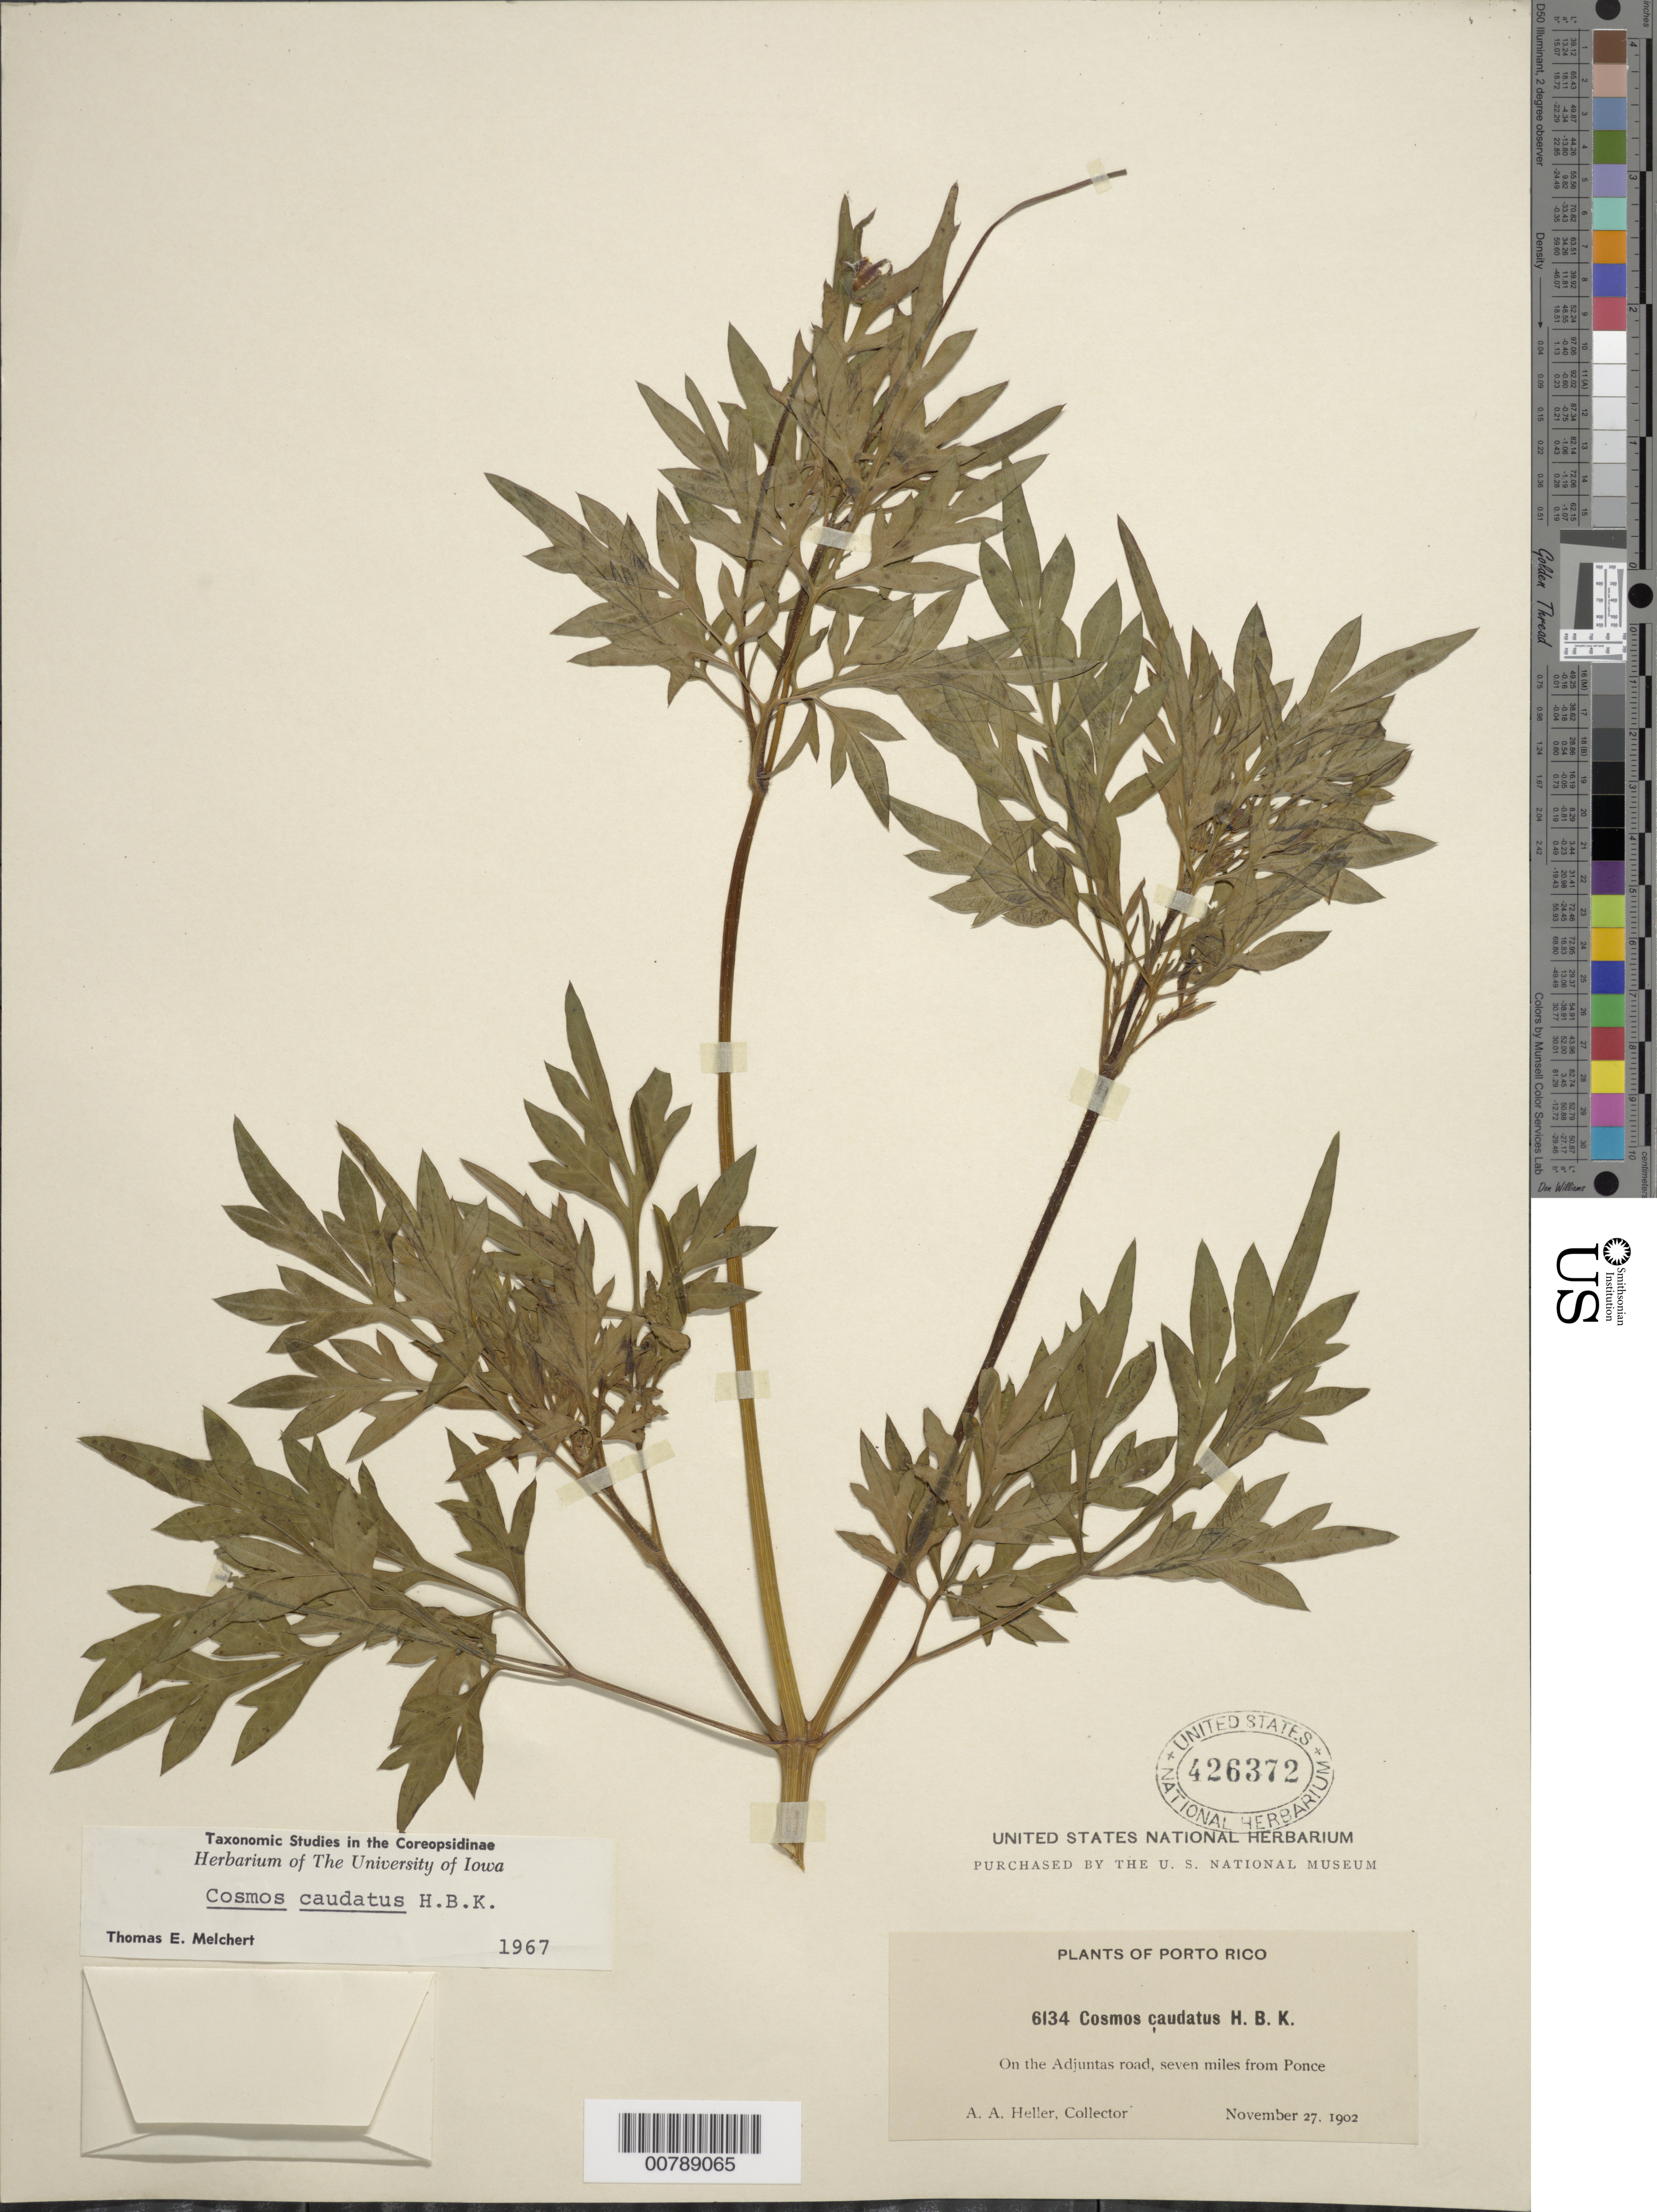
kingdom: Plantae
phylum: Tracheophyta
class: Magnoliopsida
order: Asterales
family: Asteraceae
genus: Cosmos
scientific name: Cosmos caudatus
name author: Kunth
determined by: Melchert, T. E.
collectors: A. A. Heller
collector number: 6134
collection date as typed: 27 Nov 1902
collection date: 1902-11-27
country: Puerto Rico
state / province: Ponce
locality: On the Adjuntas road, seven miles from Ponce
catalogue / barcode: US 426372